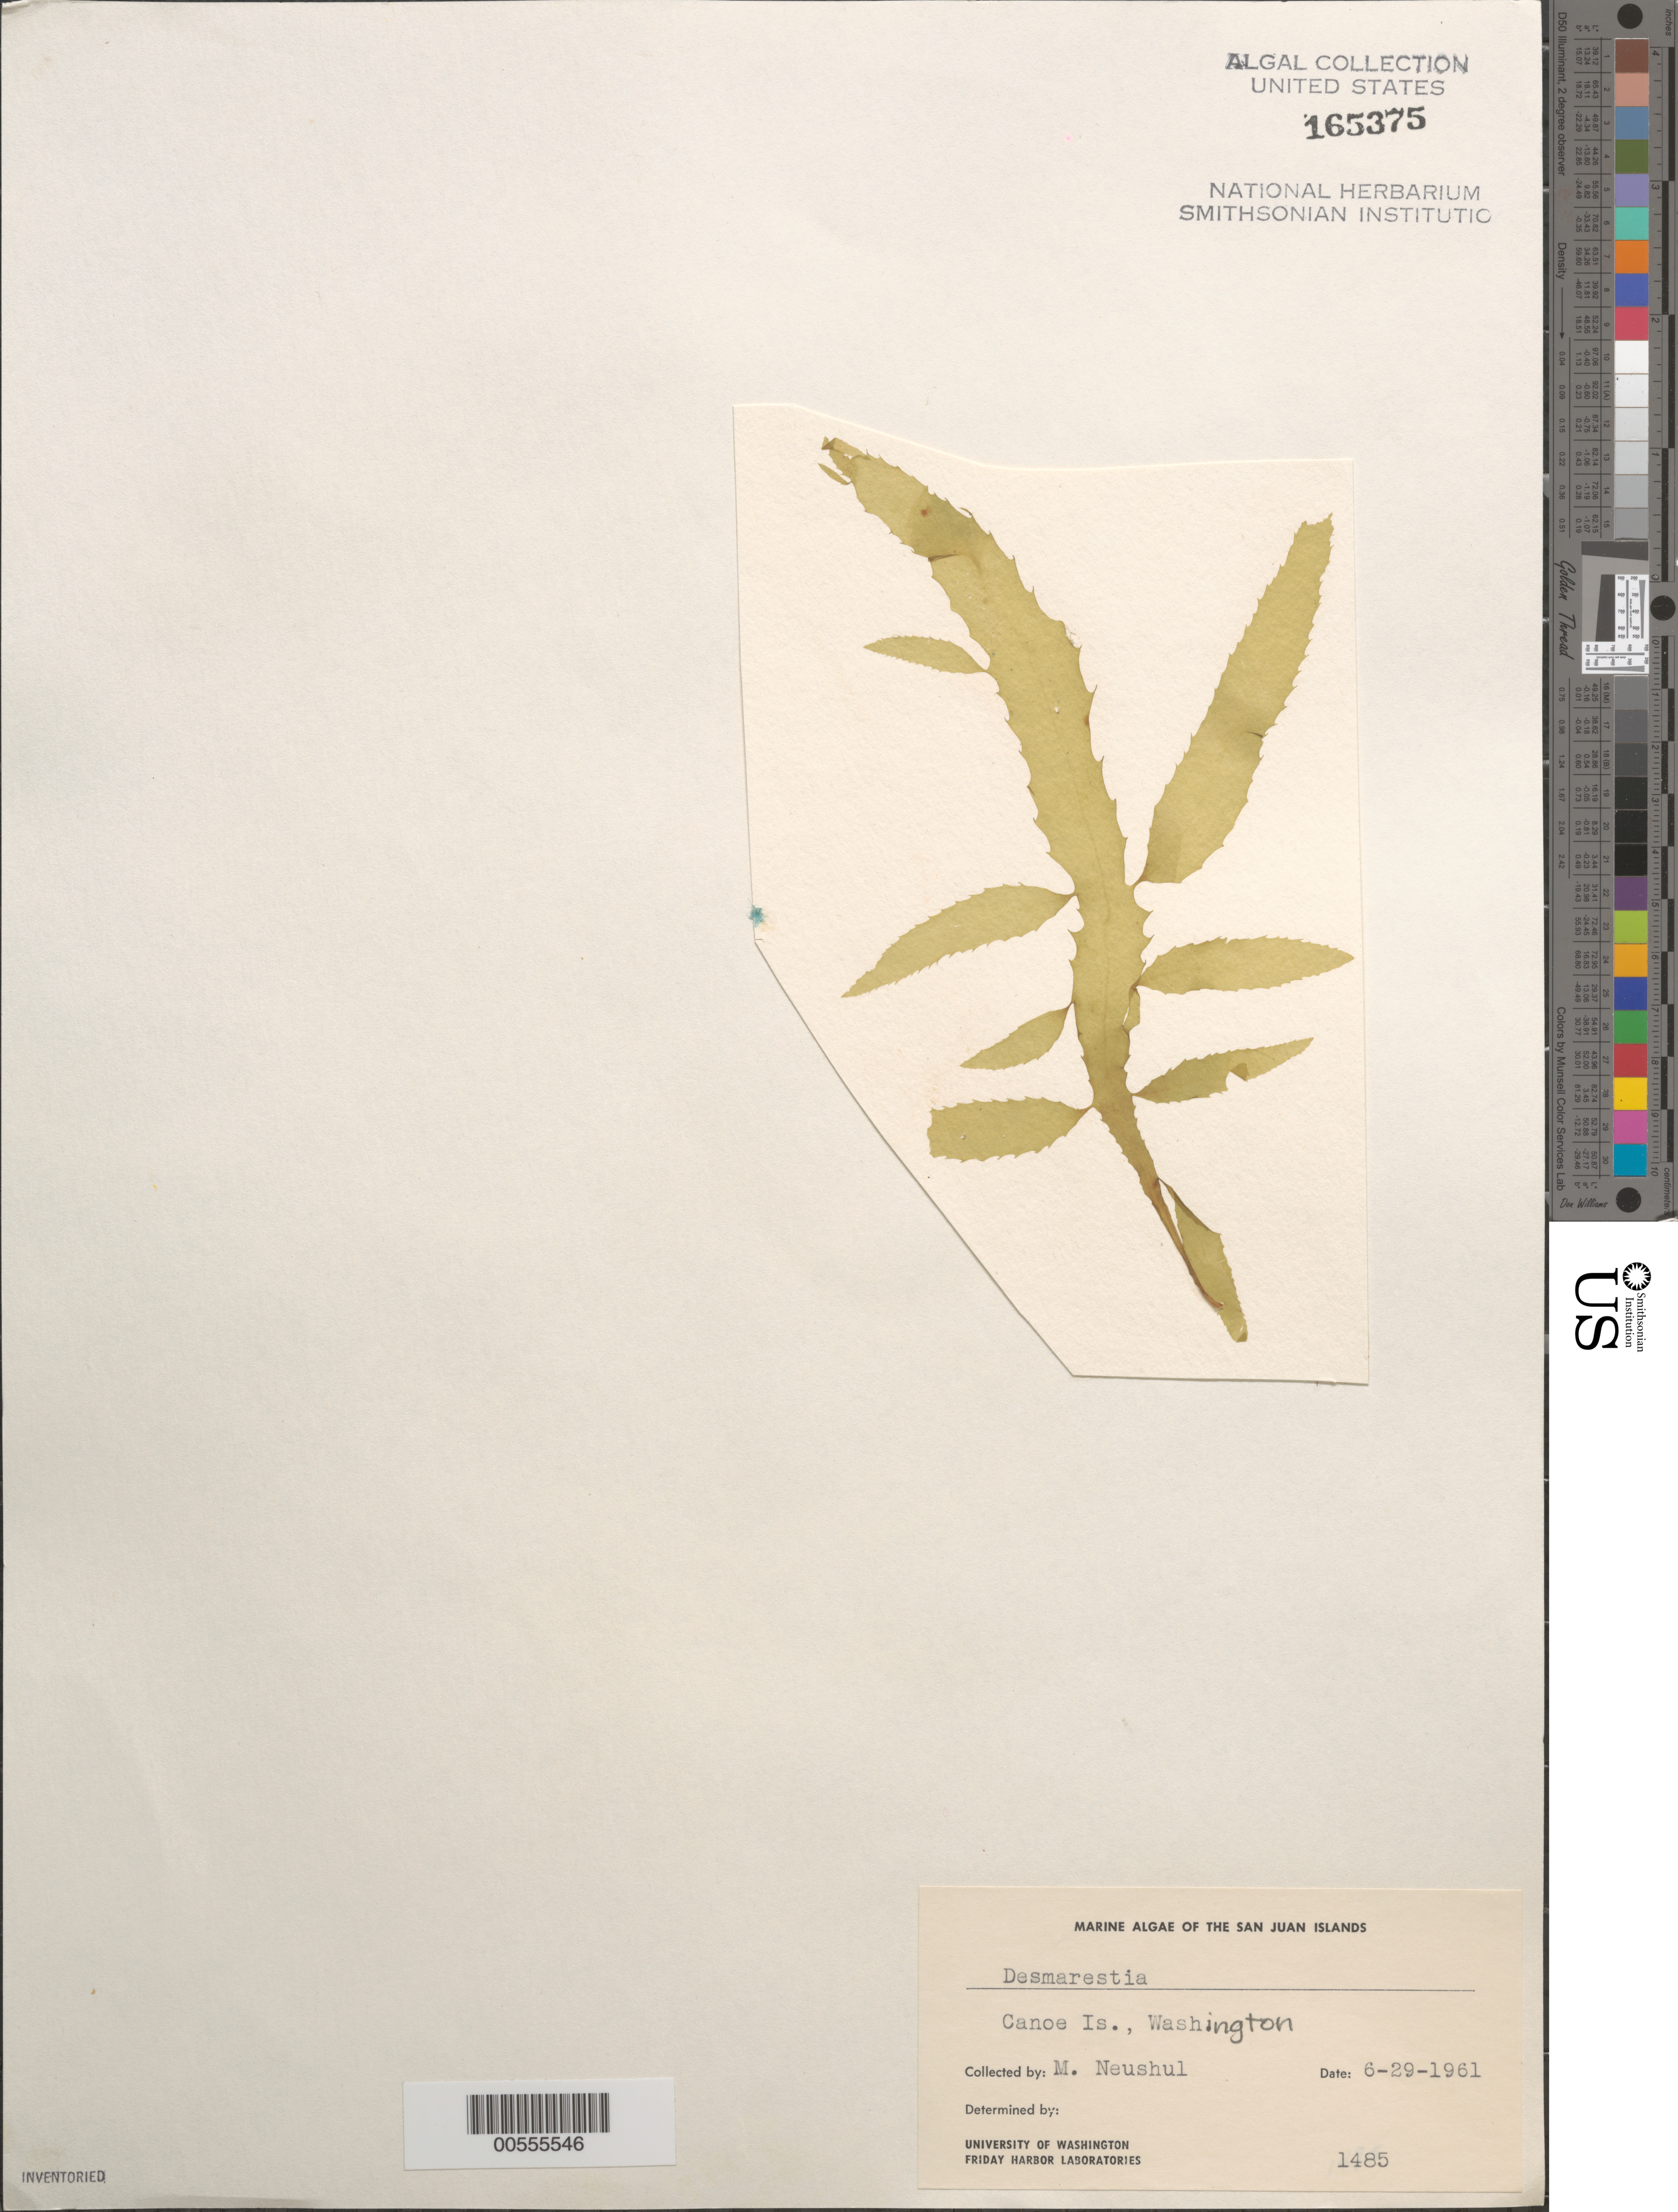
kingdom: Chromista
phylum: Ochrophyta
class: Phaeophyceae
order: Desmarestiales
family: Desmarestiaceae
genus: Desmarestia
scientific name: Desmarestia sp.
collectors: M. Neushul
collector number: Neushul 1485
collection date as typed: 29 Jun 1961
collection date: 1961-06-29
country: United States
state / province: Washington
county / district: San Juan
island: Canoe Island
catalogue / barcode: US 165375